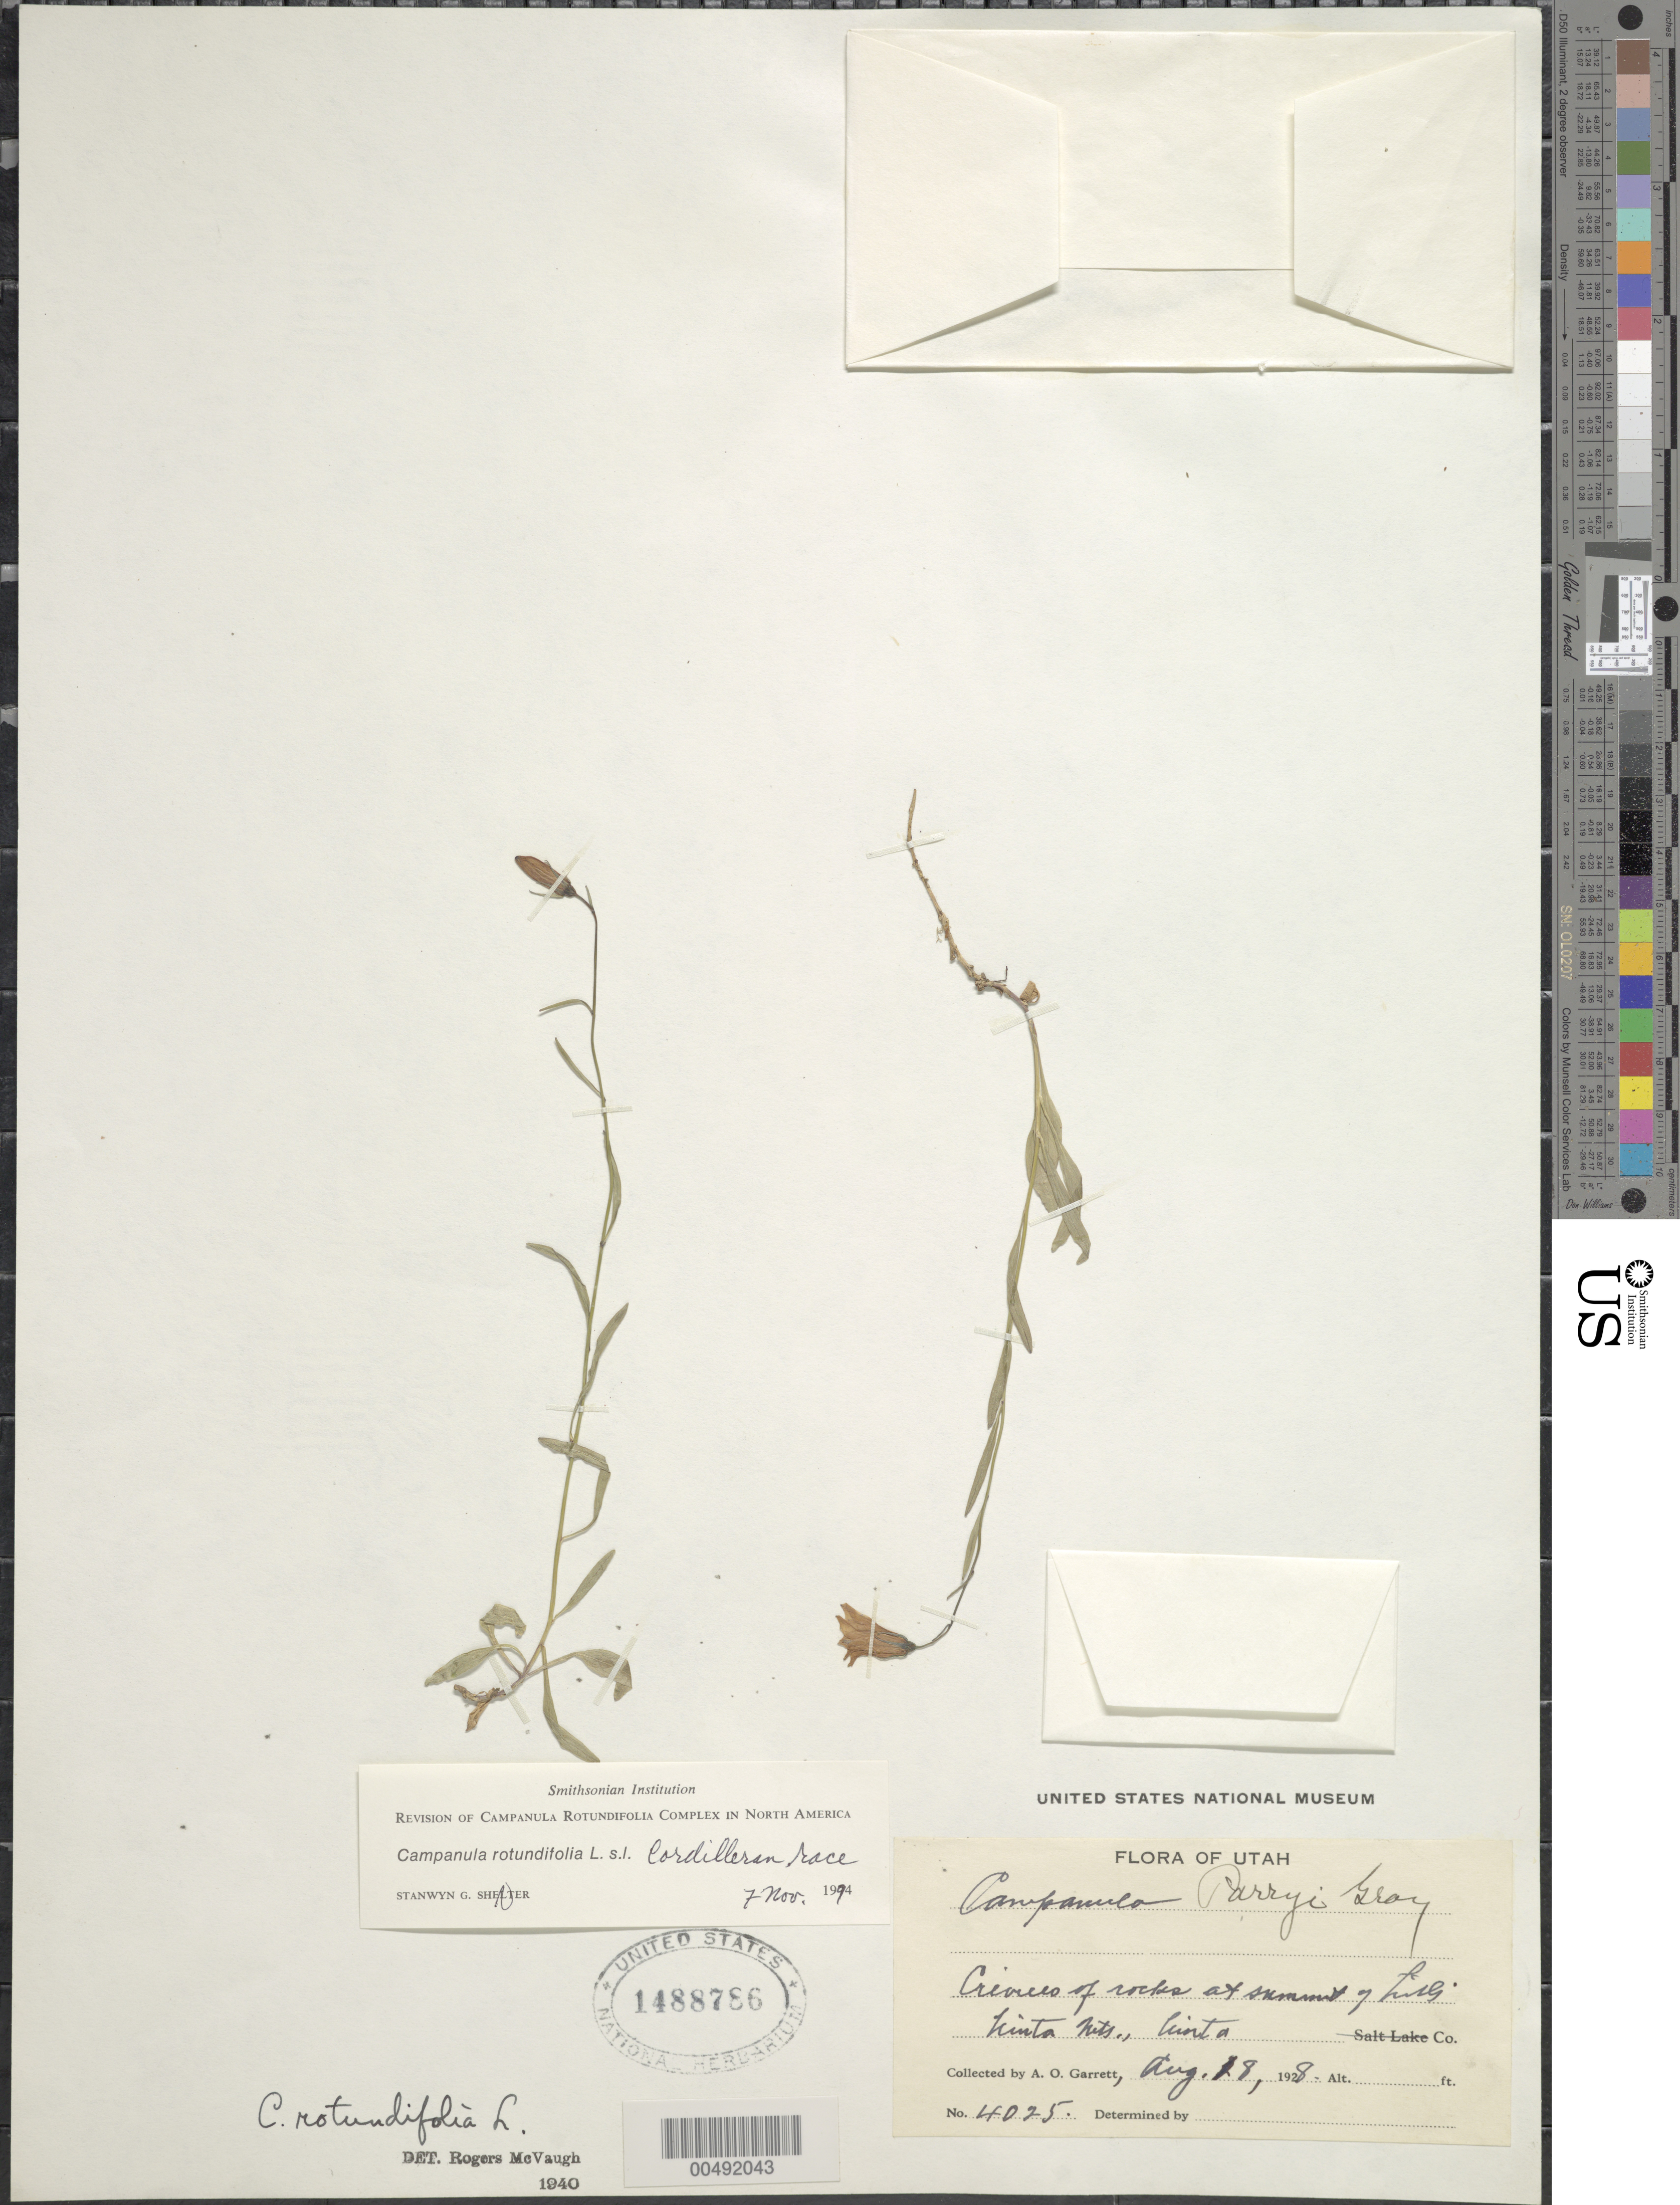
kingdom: Plantae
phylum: Tracheophyta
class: Magnoliopsida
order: Asterales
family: Campanulaceae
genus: Campanula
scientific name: Campanula rotundifolia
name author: L.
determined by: McVaugh, R.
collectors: A. O. Garrett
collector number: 4025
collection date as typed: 18 Aug 1928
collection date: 1928-08-18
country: United States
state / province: Utah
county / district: Uintah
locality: Uinta Mts.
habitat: Crevices of rocks at summit of hills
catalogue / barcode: US 1488786